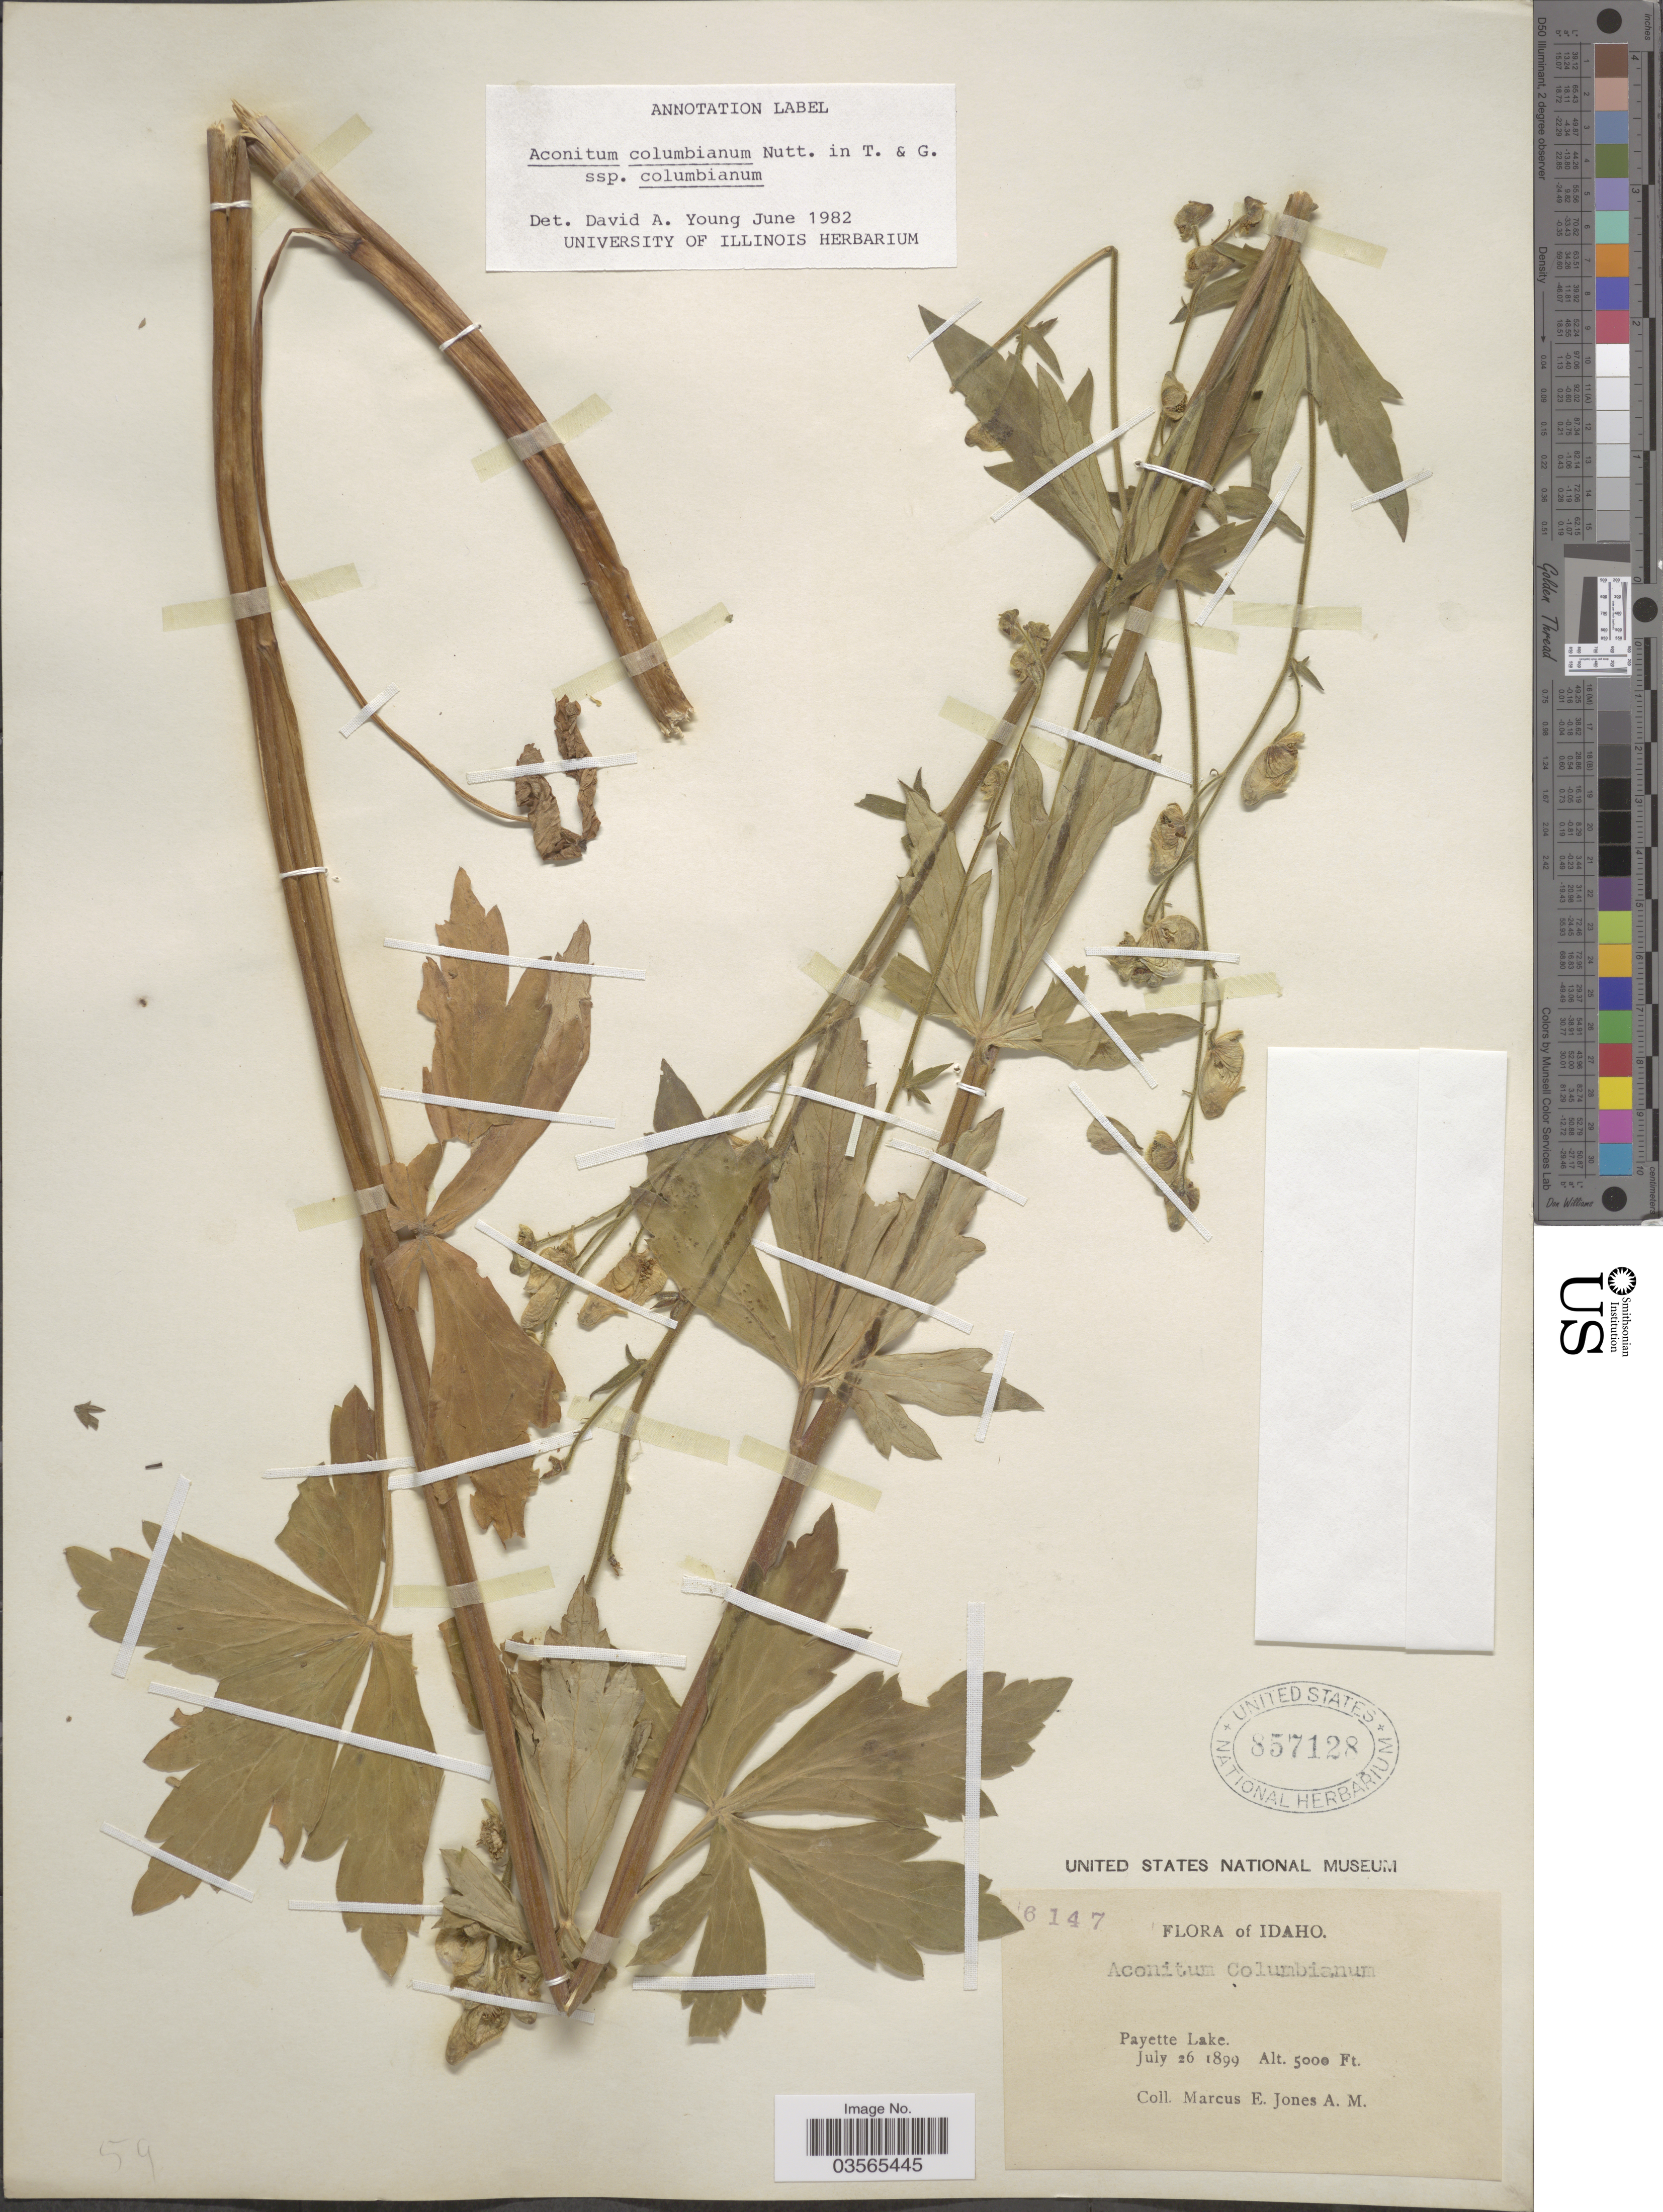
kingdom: Plantae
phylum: Tracheophyta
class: Magnoliopsida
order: Ranunculales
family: Ranunculaceae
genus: Aconitum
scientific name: Aconitum columbianum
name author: Nutt.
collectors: M. E. Jones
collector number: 6147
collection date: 1899-07-26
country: United States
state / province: Idaho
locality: Payette Lake.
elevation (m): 1524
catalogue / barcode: US 857128